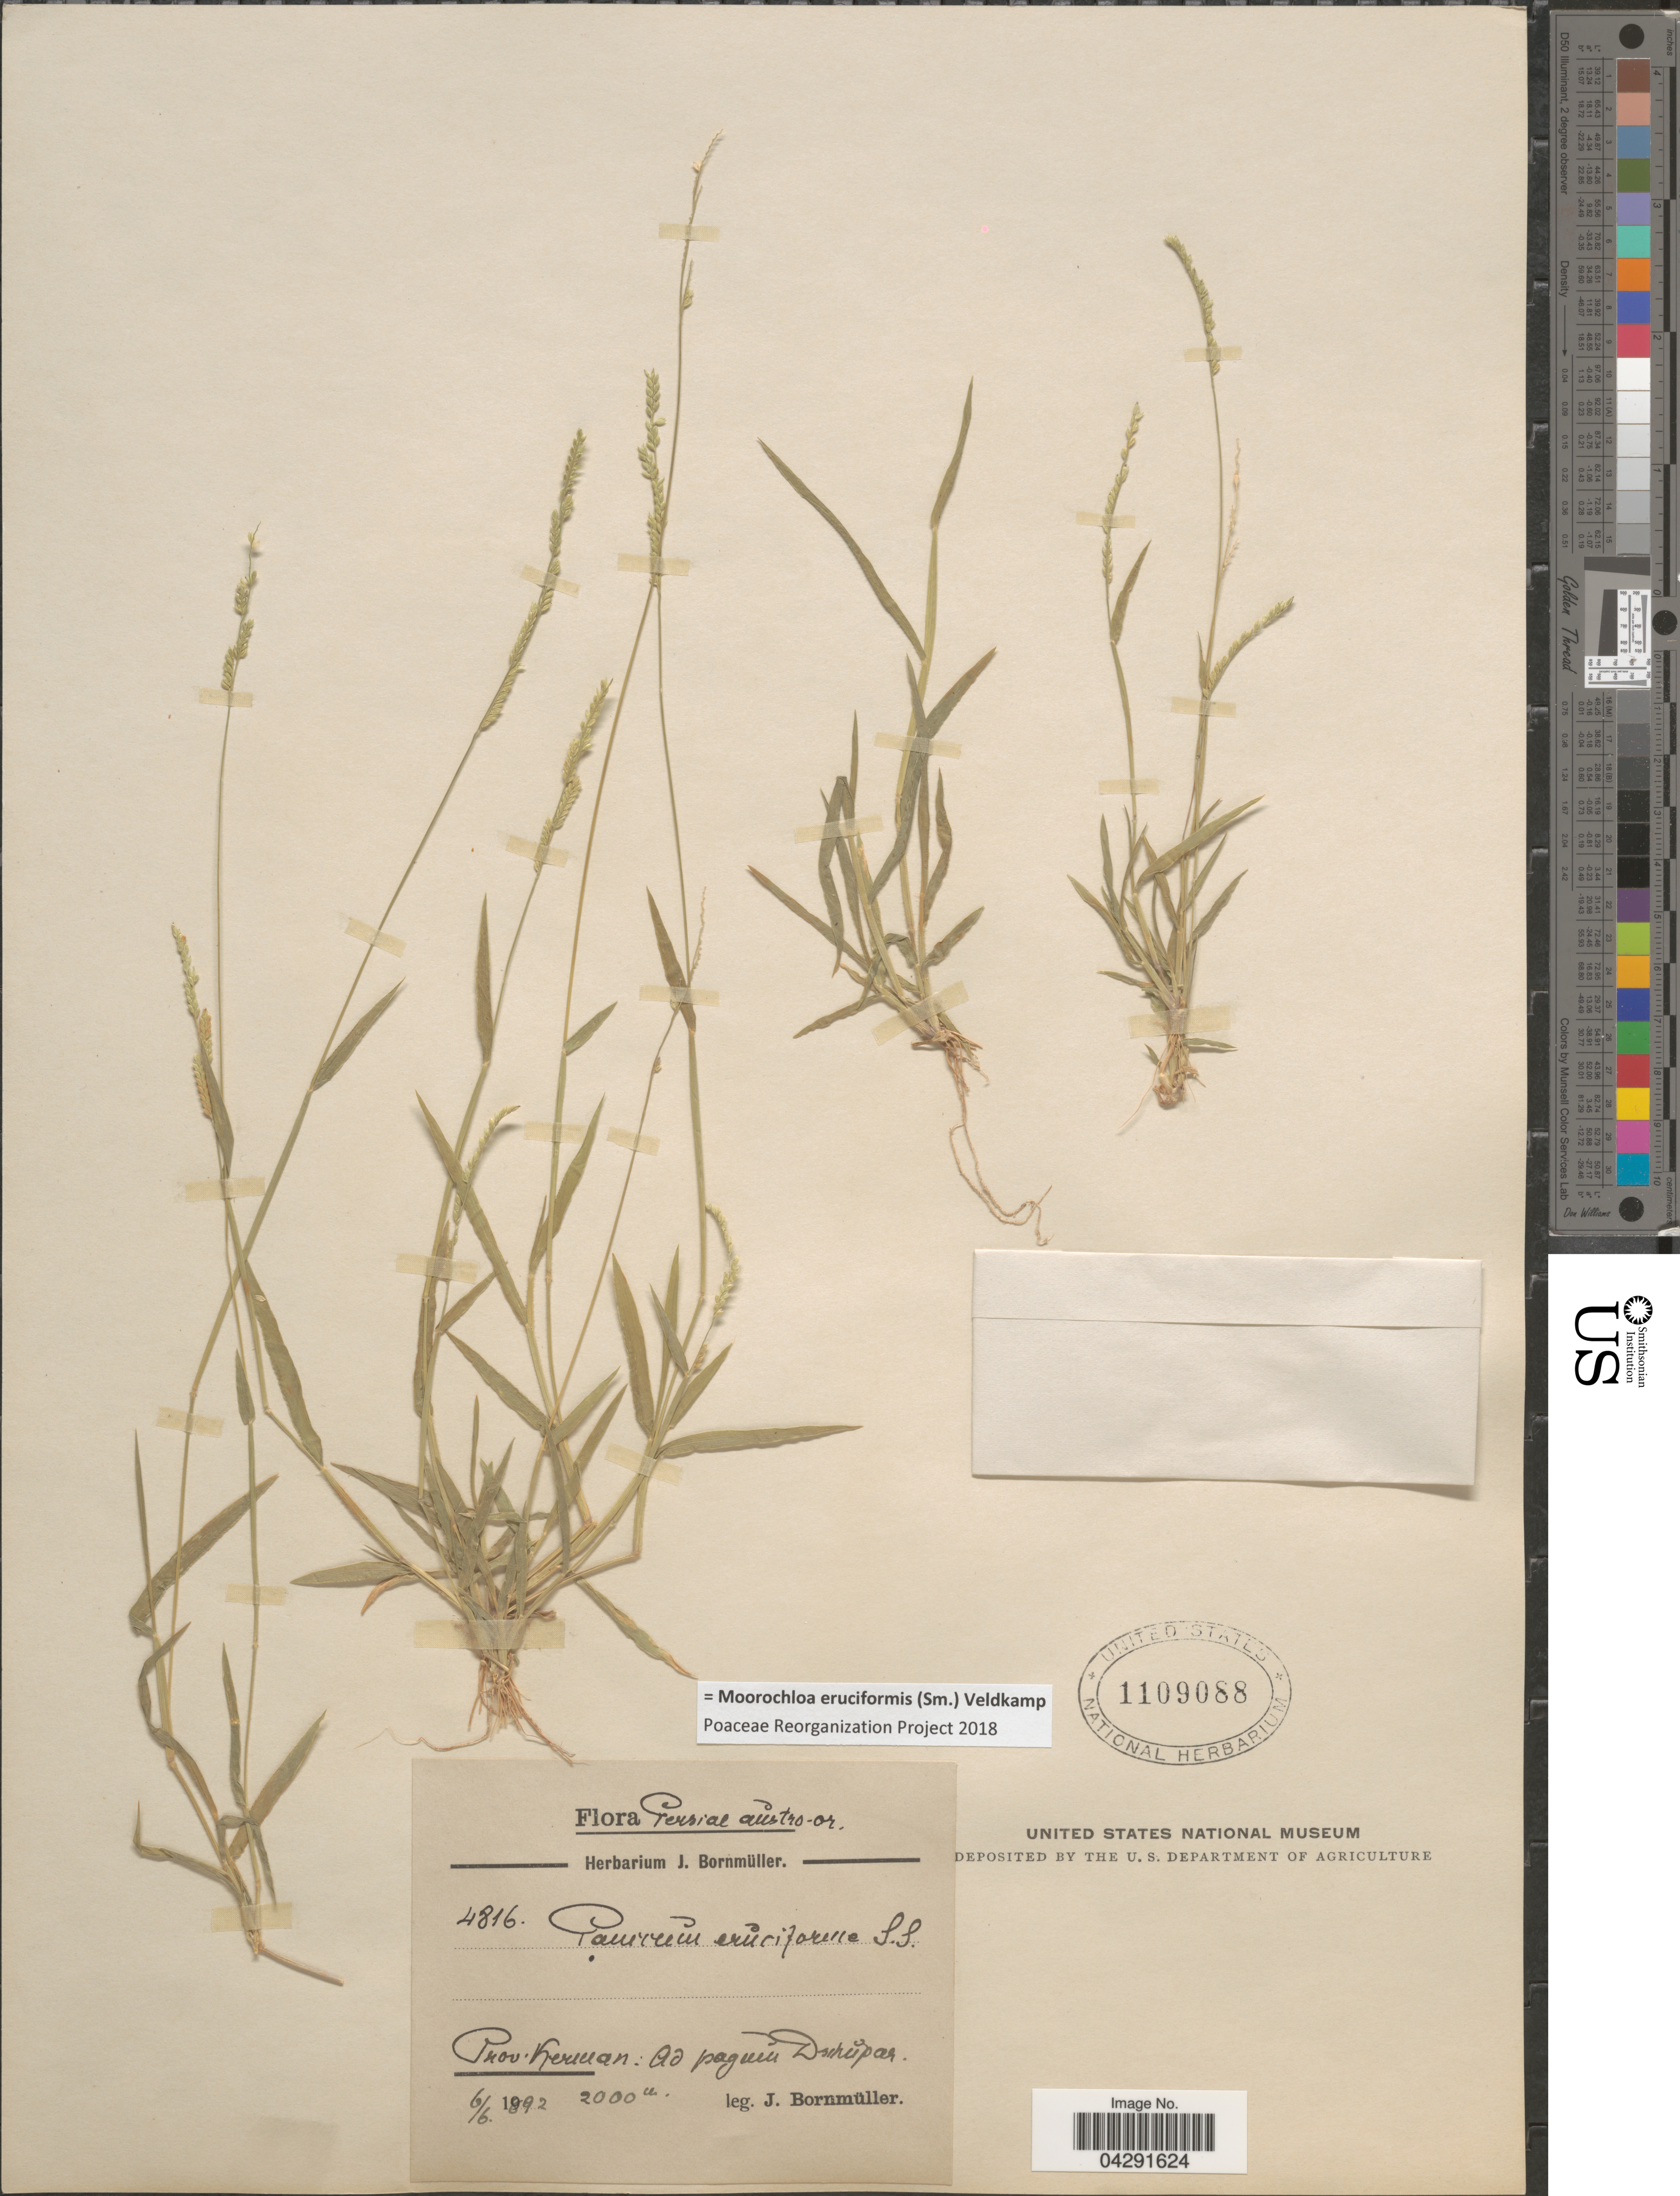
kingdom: Plantae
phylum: Tracheophyta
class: Liliopsida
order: Poales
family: Poaceae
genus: Moorochloa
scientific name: Moorochloa eruciformis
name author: (Sm.) Veldkamp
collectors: J. Bornmüller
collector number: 4816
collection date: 1892-06-06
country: Iran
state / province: Kerman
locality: Persiae austro-or. Ad pagum Dschupar.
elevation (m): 2000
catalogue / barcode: US 1109088